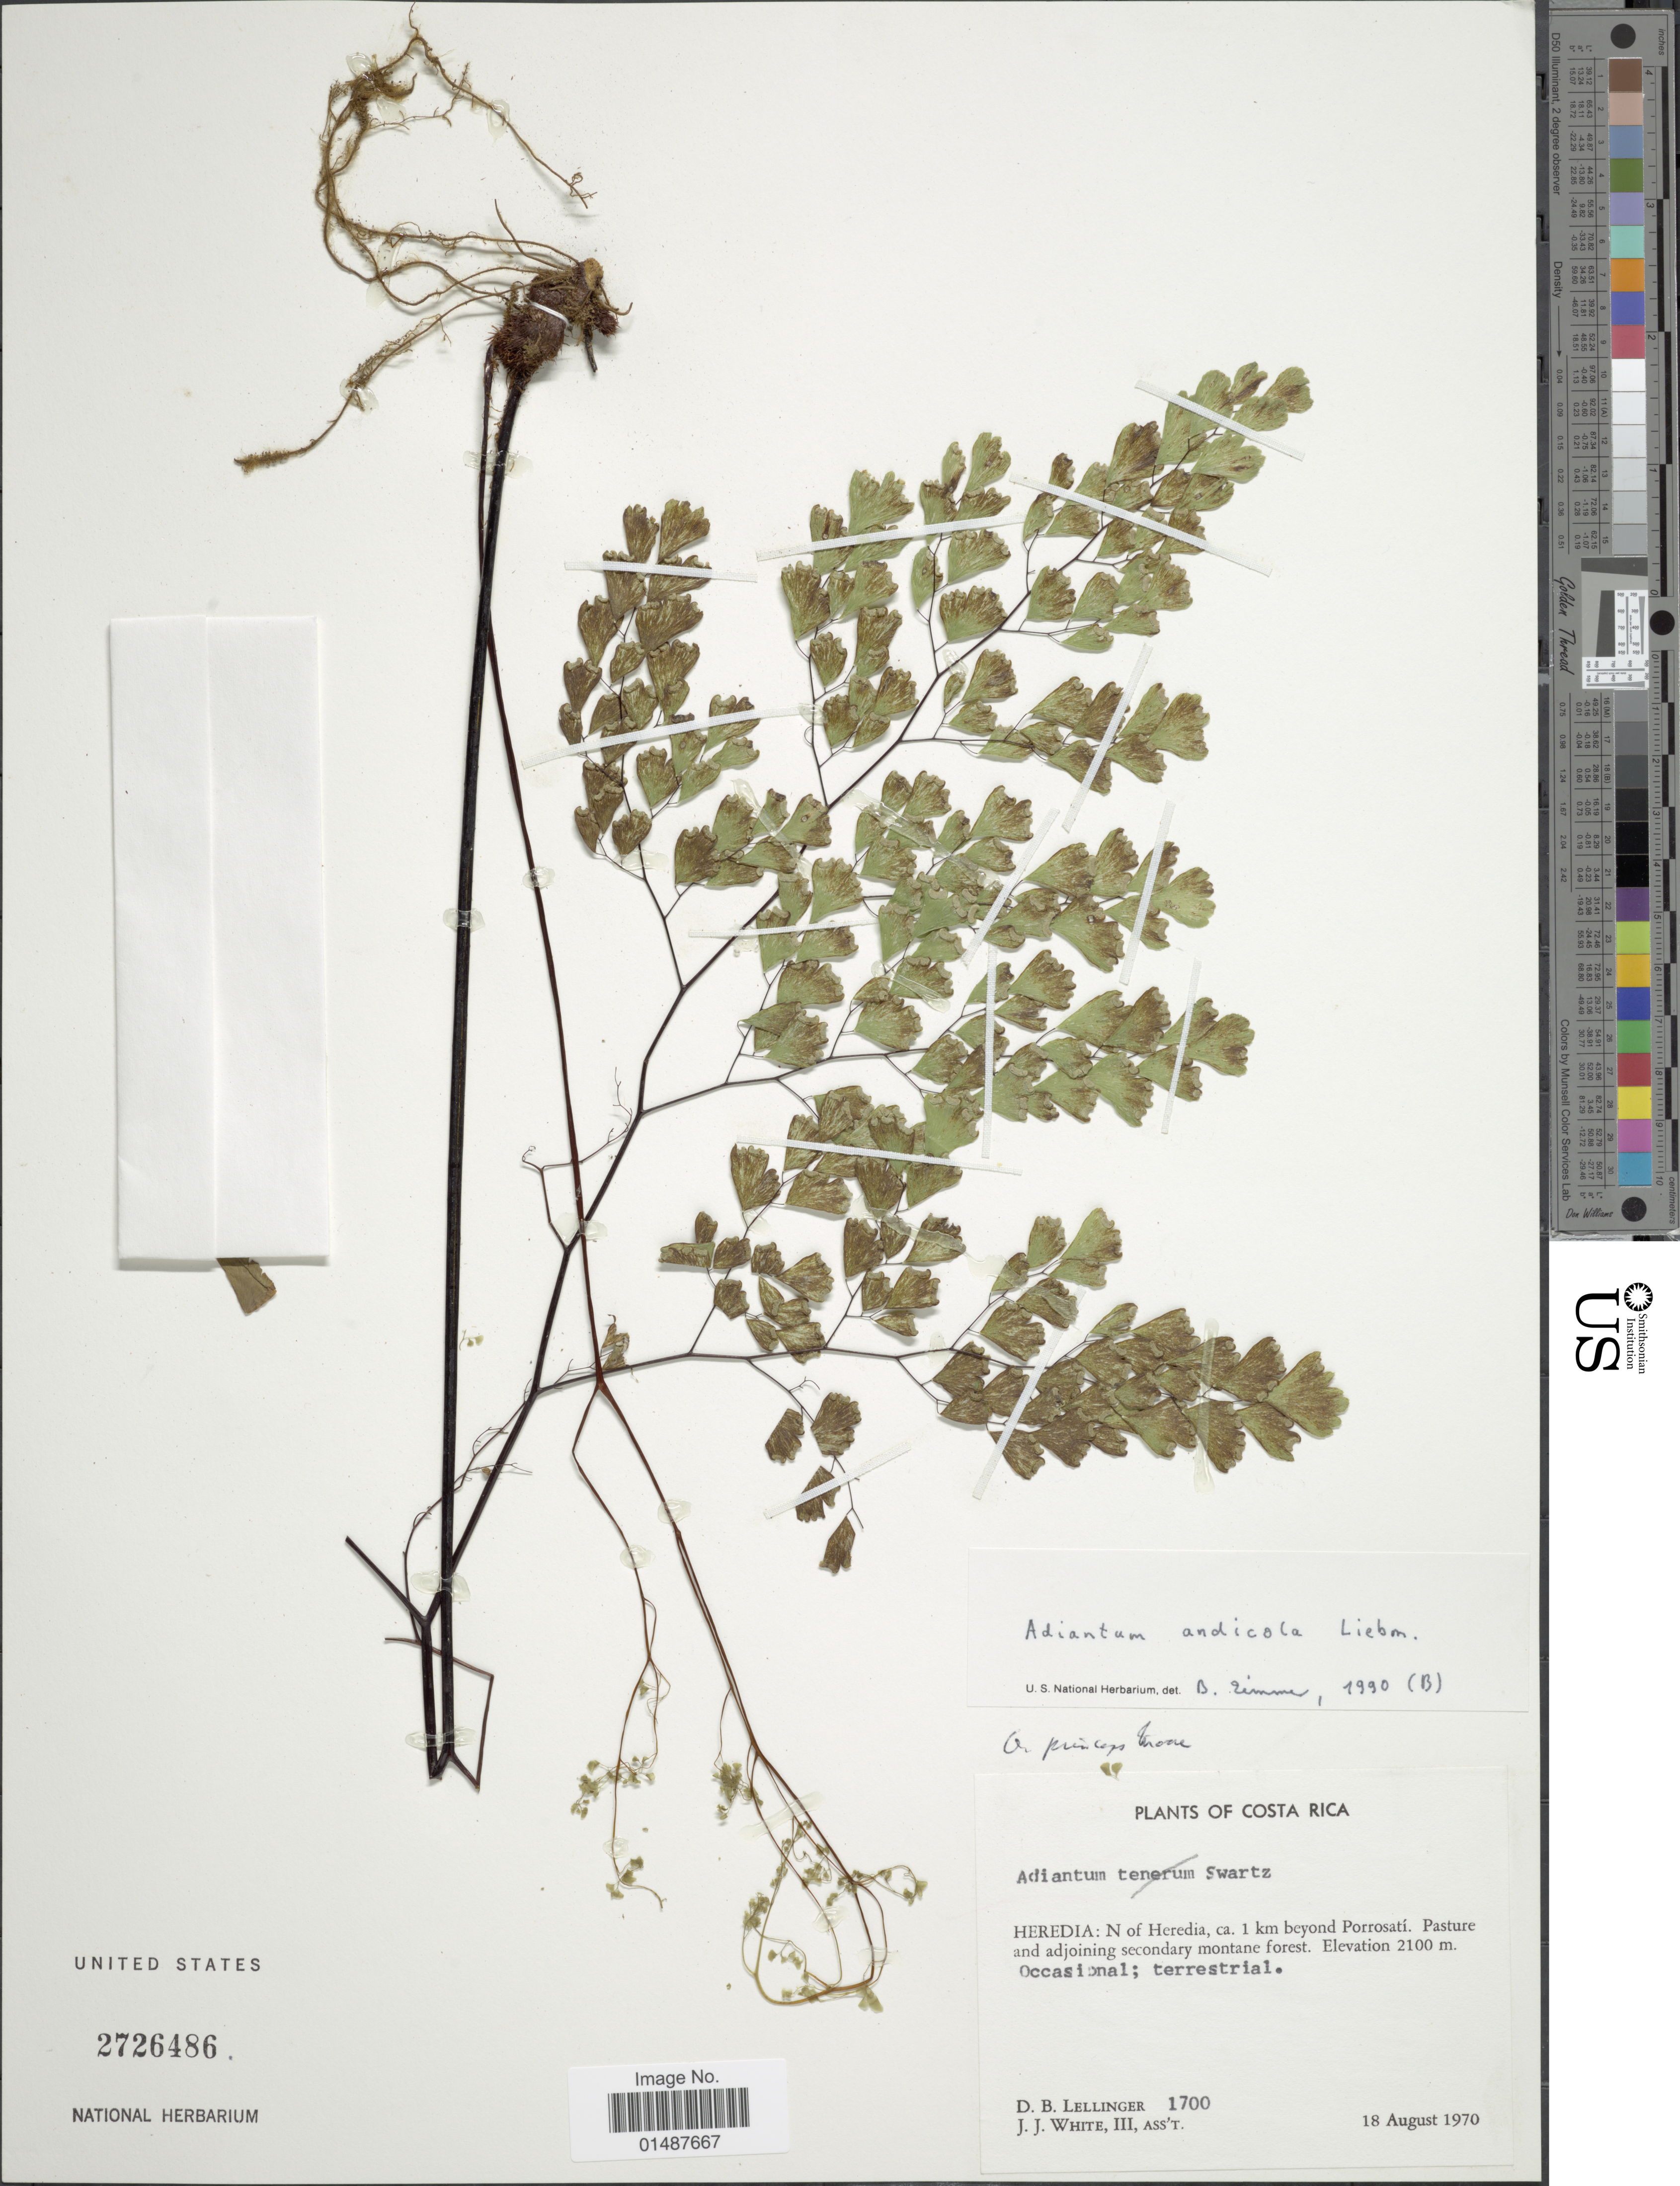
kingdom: Plantae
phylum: Tracheophyta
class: Polypodiopsida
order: Polypodiales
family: Pteridaceae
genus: Adiantum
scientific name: Adiantum andicola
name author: Liebm.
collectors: D. B. Lellinger & J. J. White III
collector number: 1700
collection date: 1970-08-18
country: Costa Rica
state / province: Heredia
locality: N of Heredia, ca. 1 km beyond Porrosati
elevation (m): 2100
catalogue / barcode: US 2726486